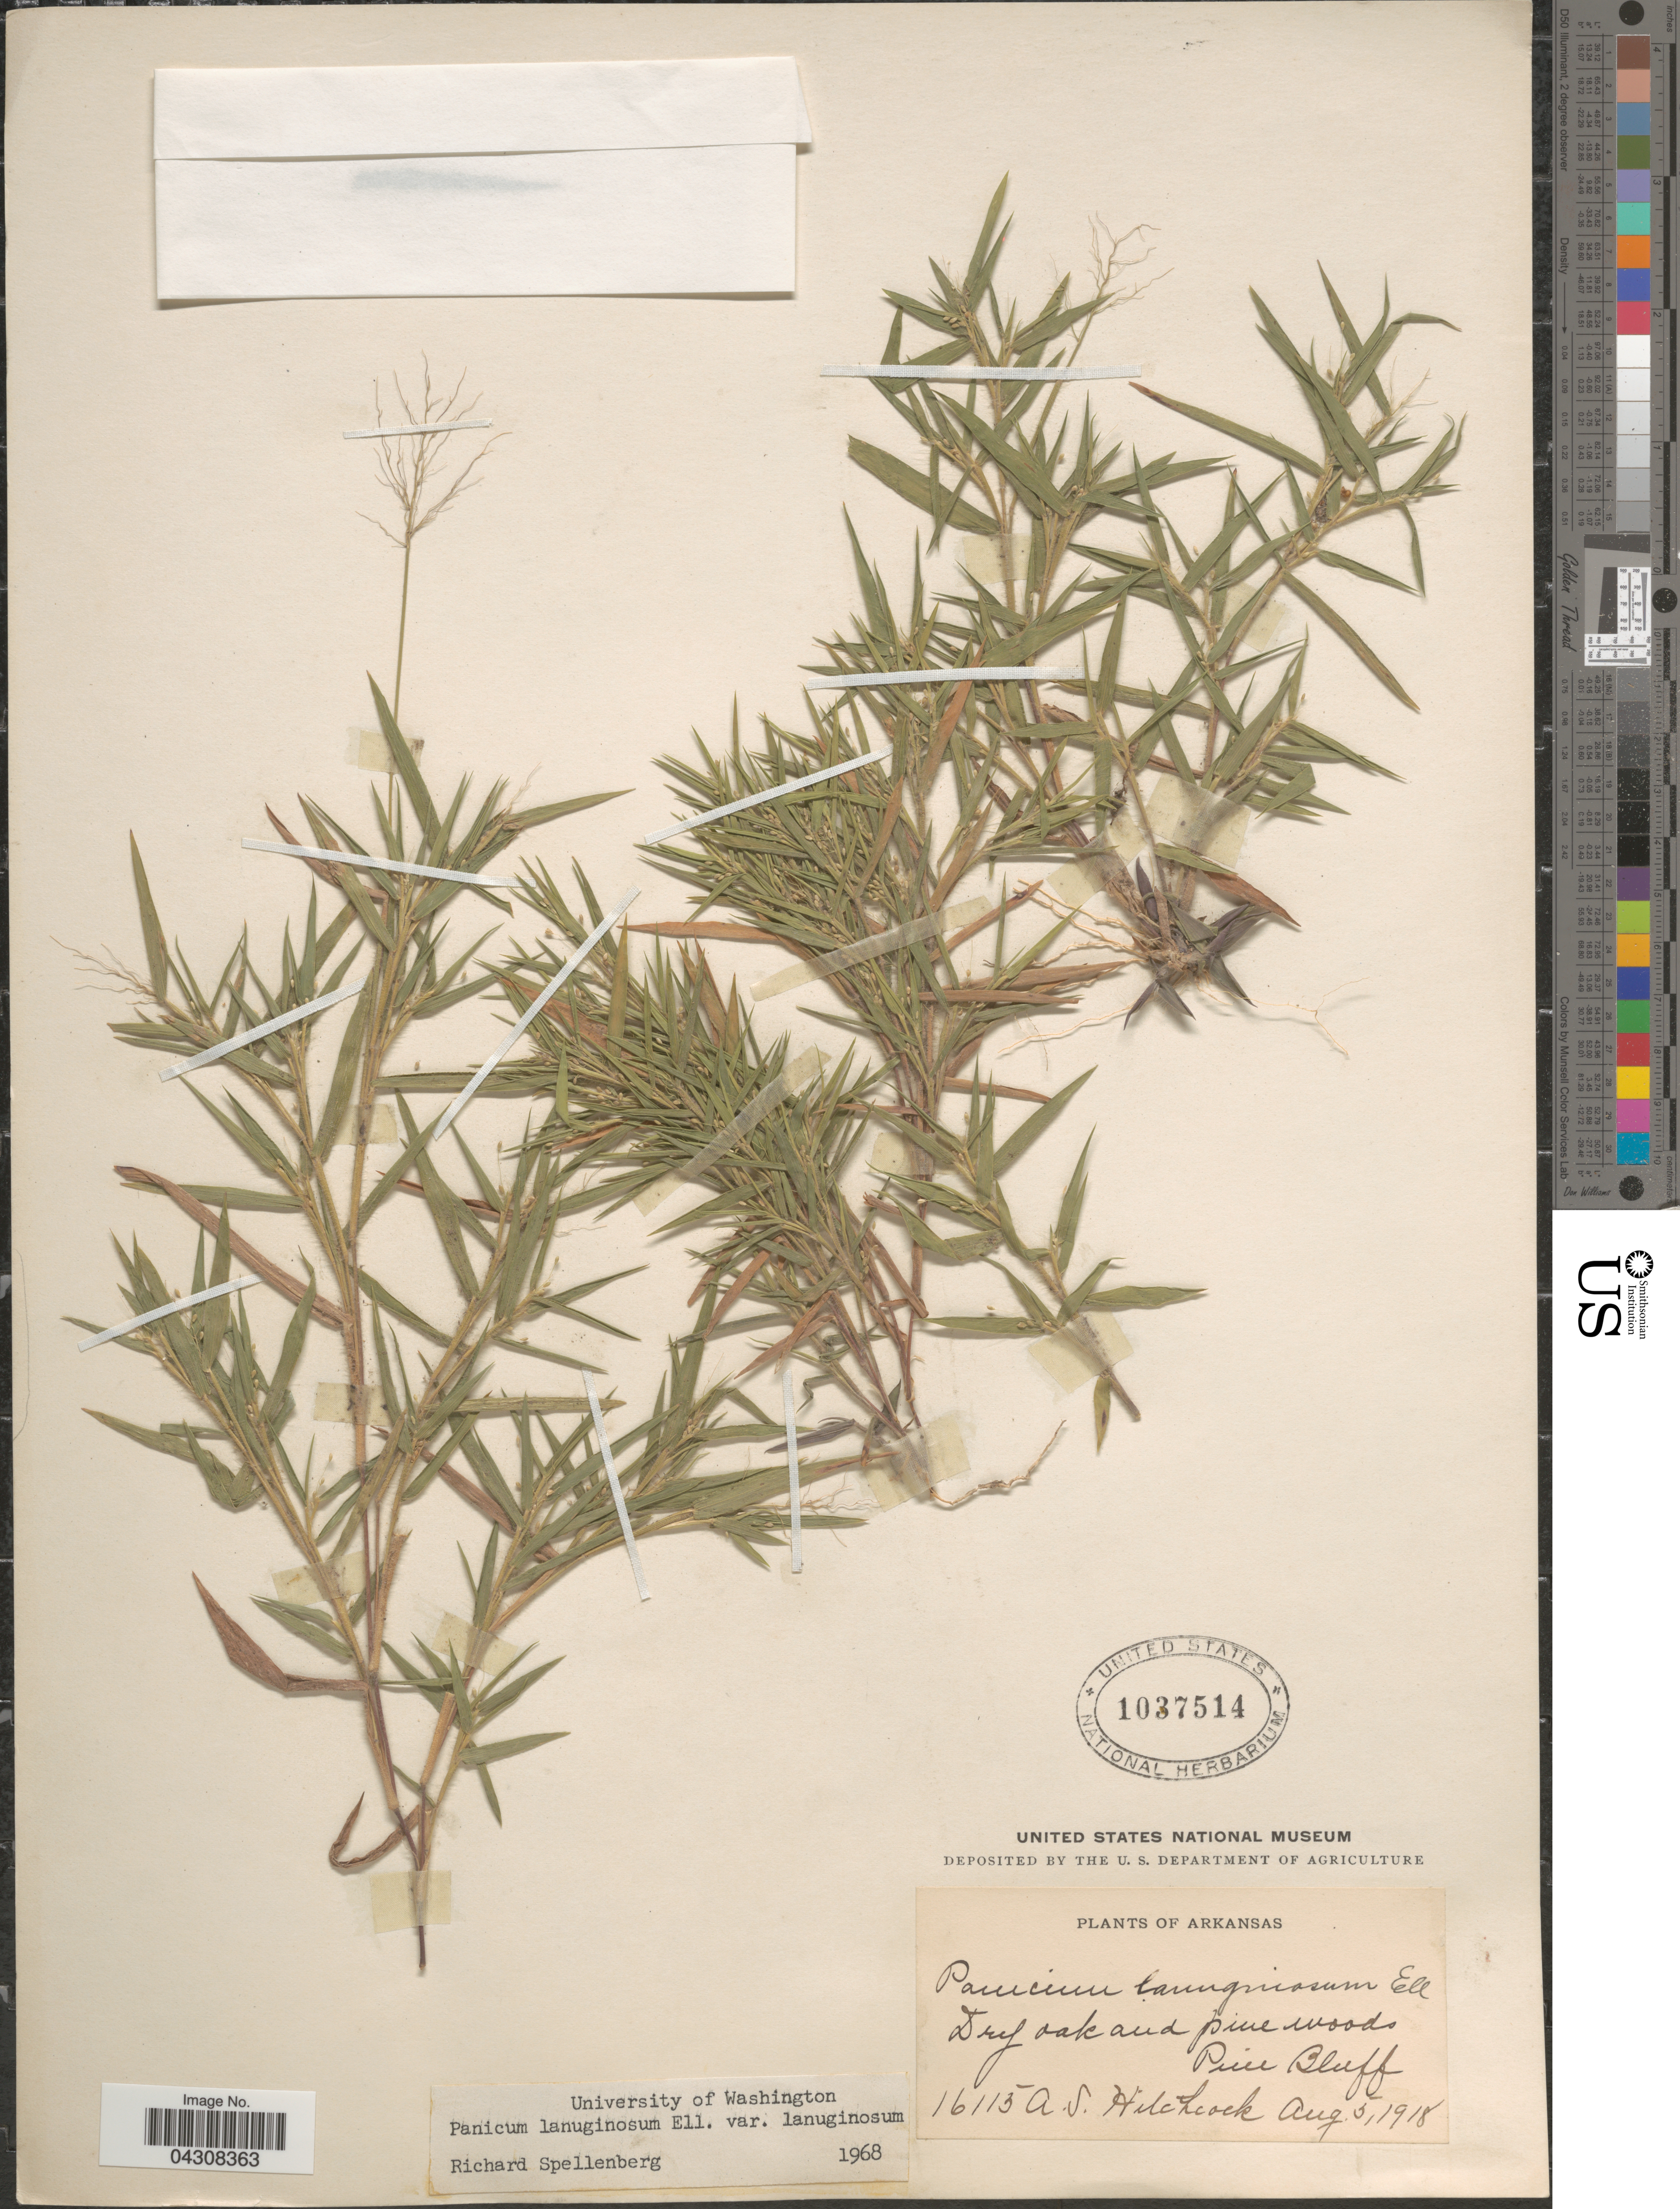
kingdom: Plantae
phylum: Tracheophyta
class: Liliopsida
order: Poales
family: Poaceae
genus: Dichanthelium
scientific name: Dichanthelium acuminatum var. acuminatum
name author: (Sw.) Gould & C.A. Clark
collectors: A. S. Hitchcock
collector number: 16115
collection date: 1918-08-05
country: United States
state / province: Arkansas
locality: Dry oak and pine woods. Pine Bluff.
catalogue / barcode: US 1037514